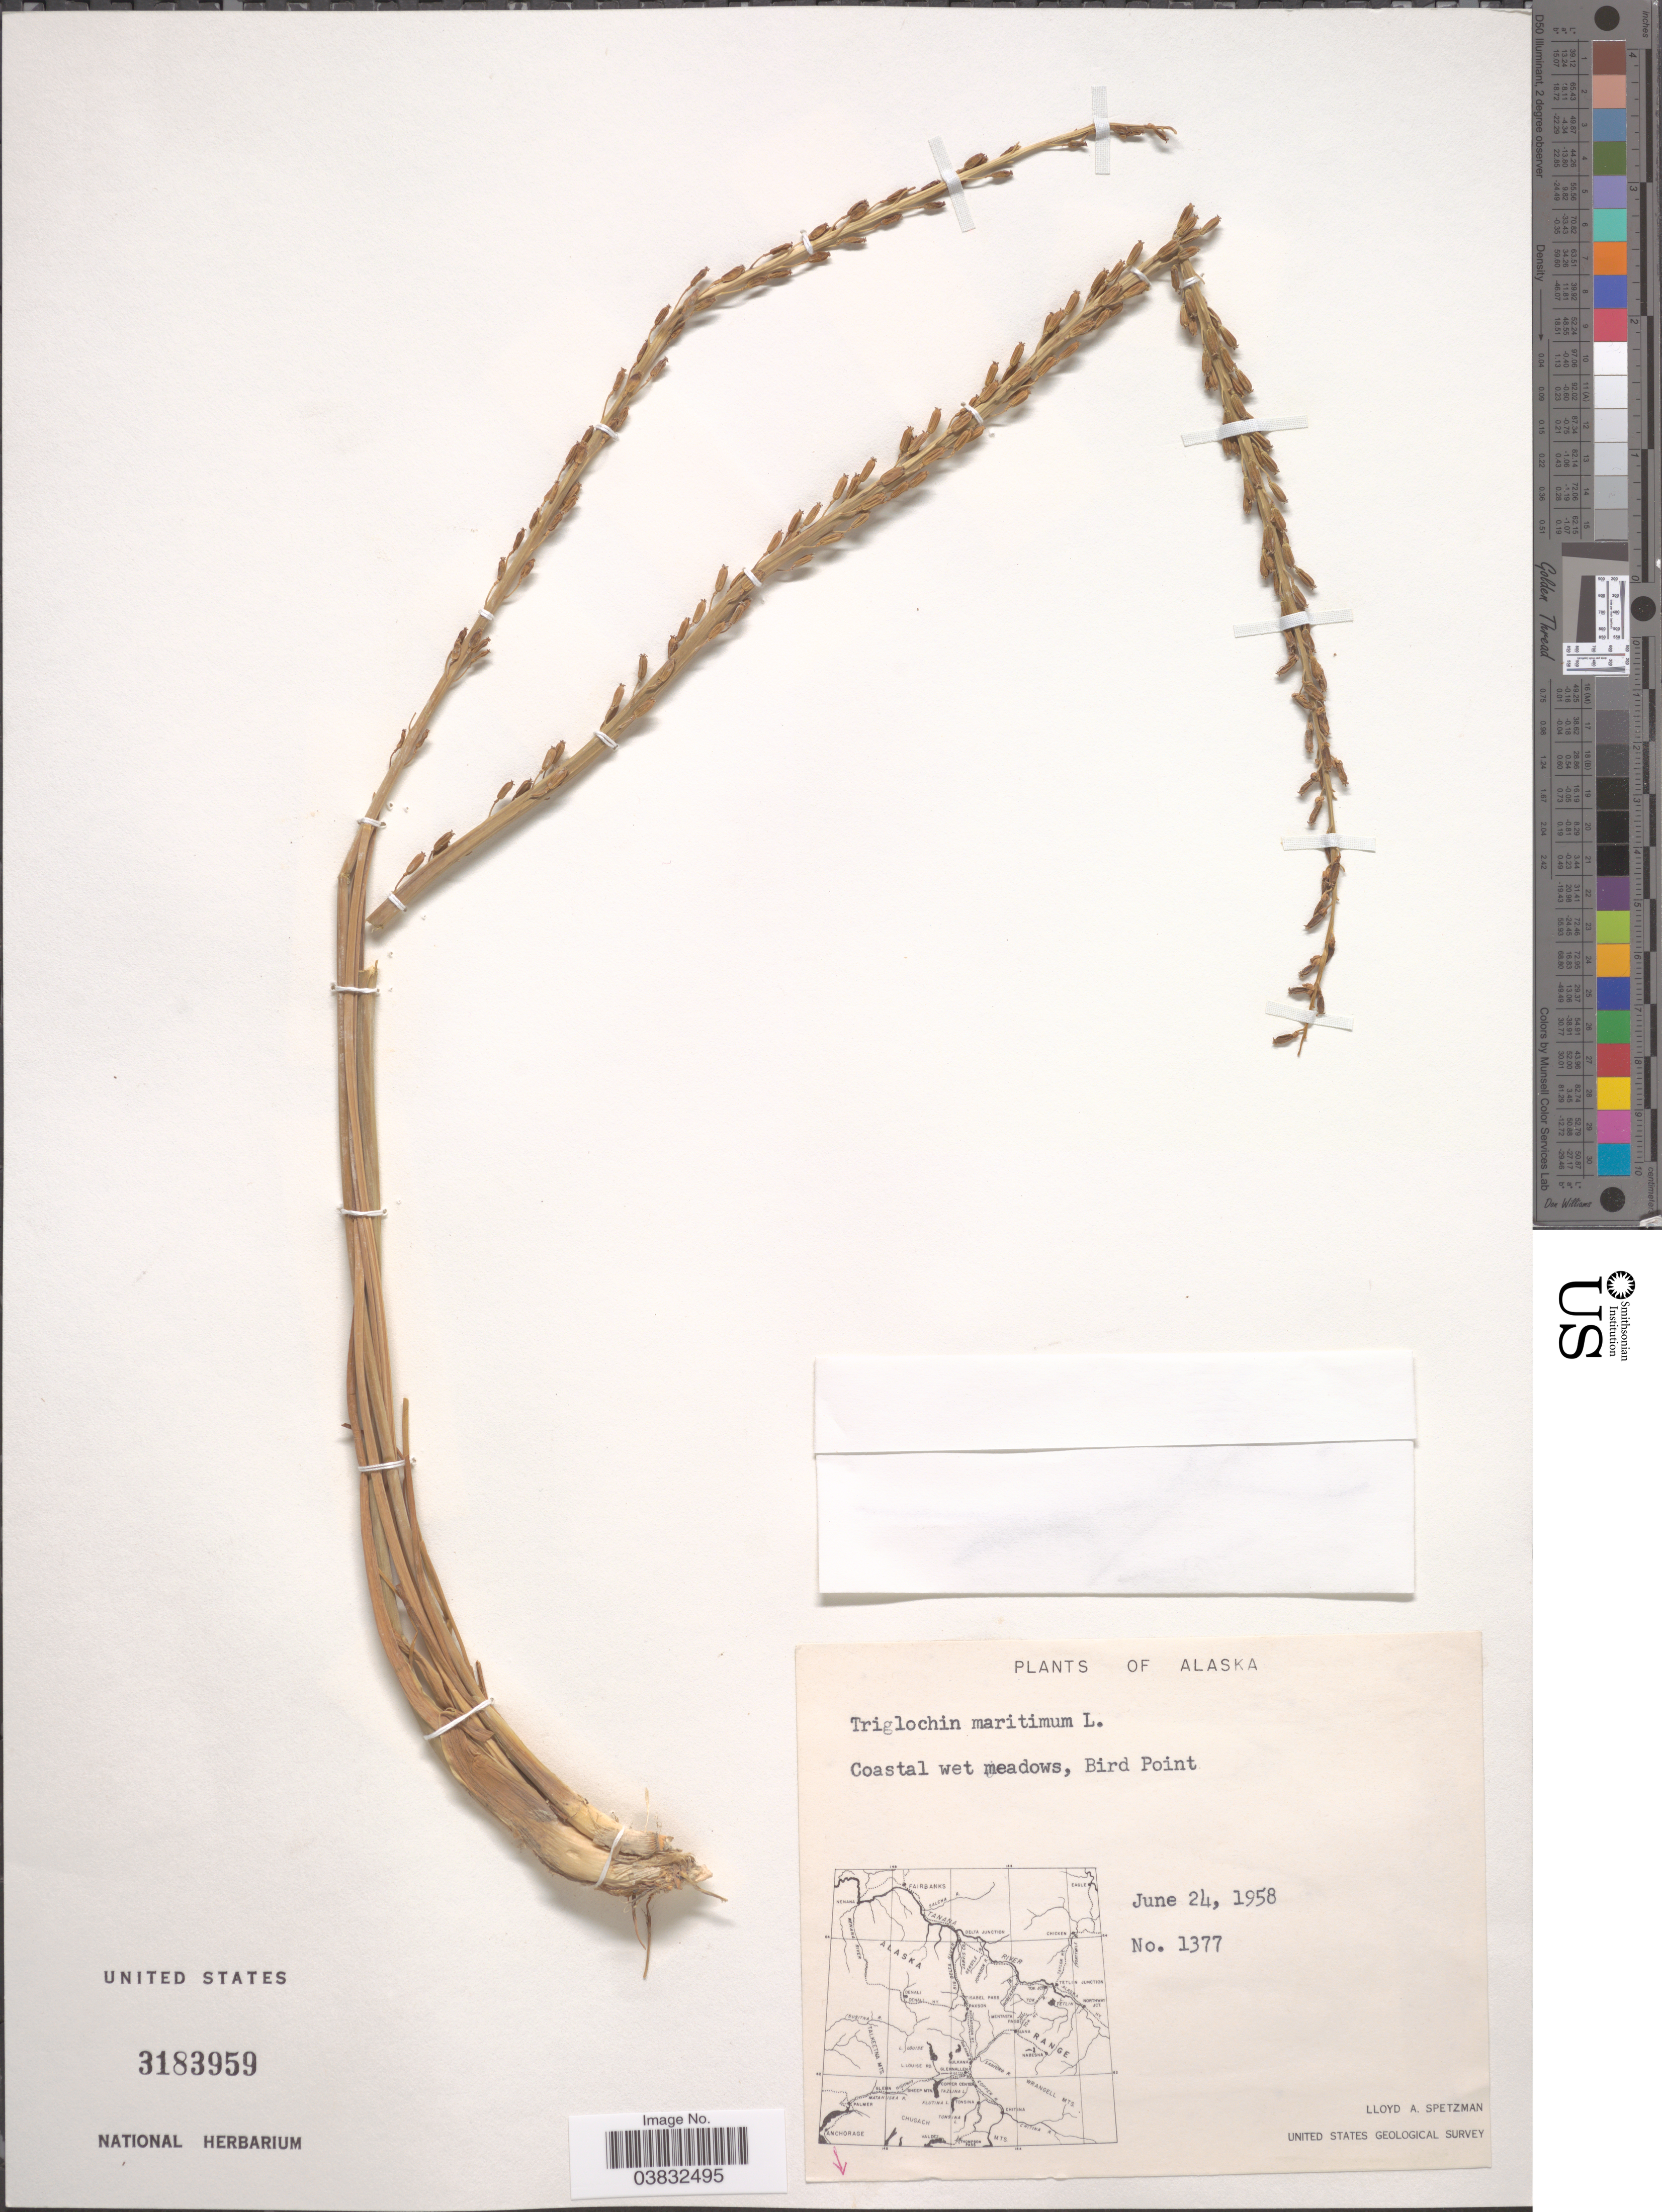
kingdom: Plantae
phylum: Tracheophyta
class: Liliopsida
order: Alismatales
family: Juncaginaceae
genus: Triglochin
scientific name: Triglochin maritima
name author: L.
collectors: L. Spetzman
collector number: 1377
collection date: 1958-06-24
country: United States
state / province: Alaska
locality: Coastal wet meadows, Bird Point.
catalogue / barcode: US 3183959